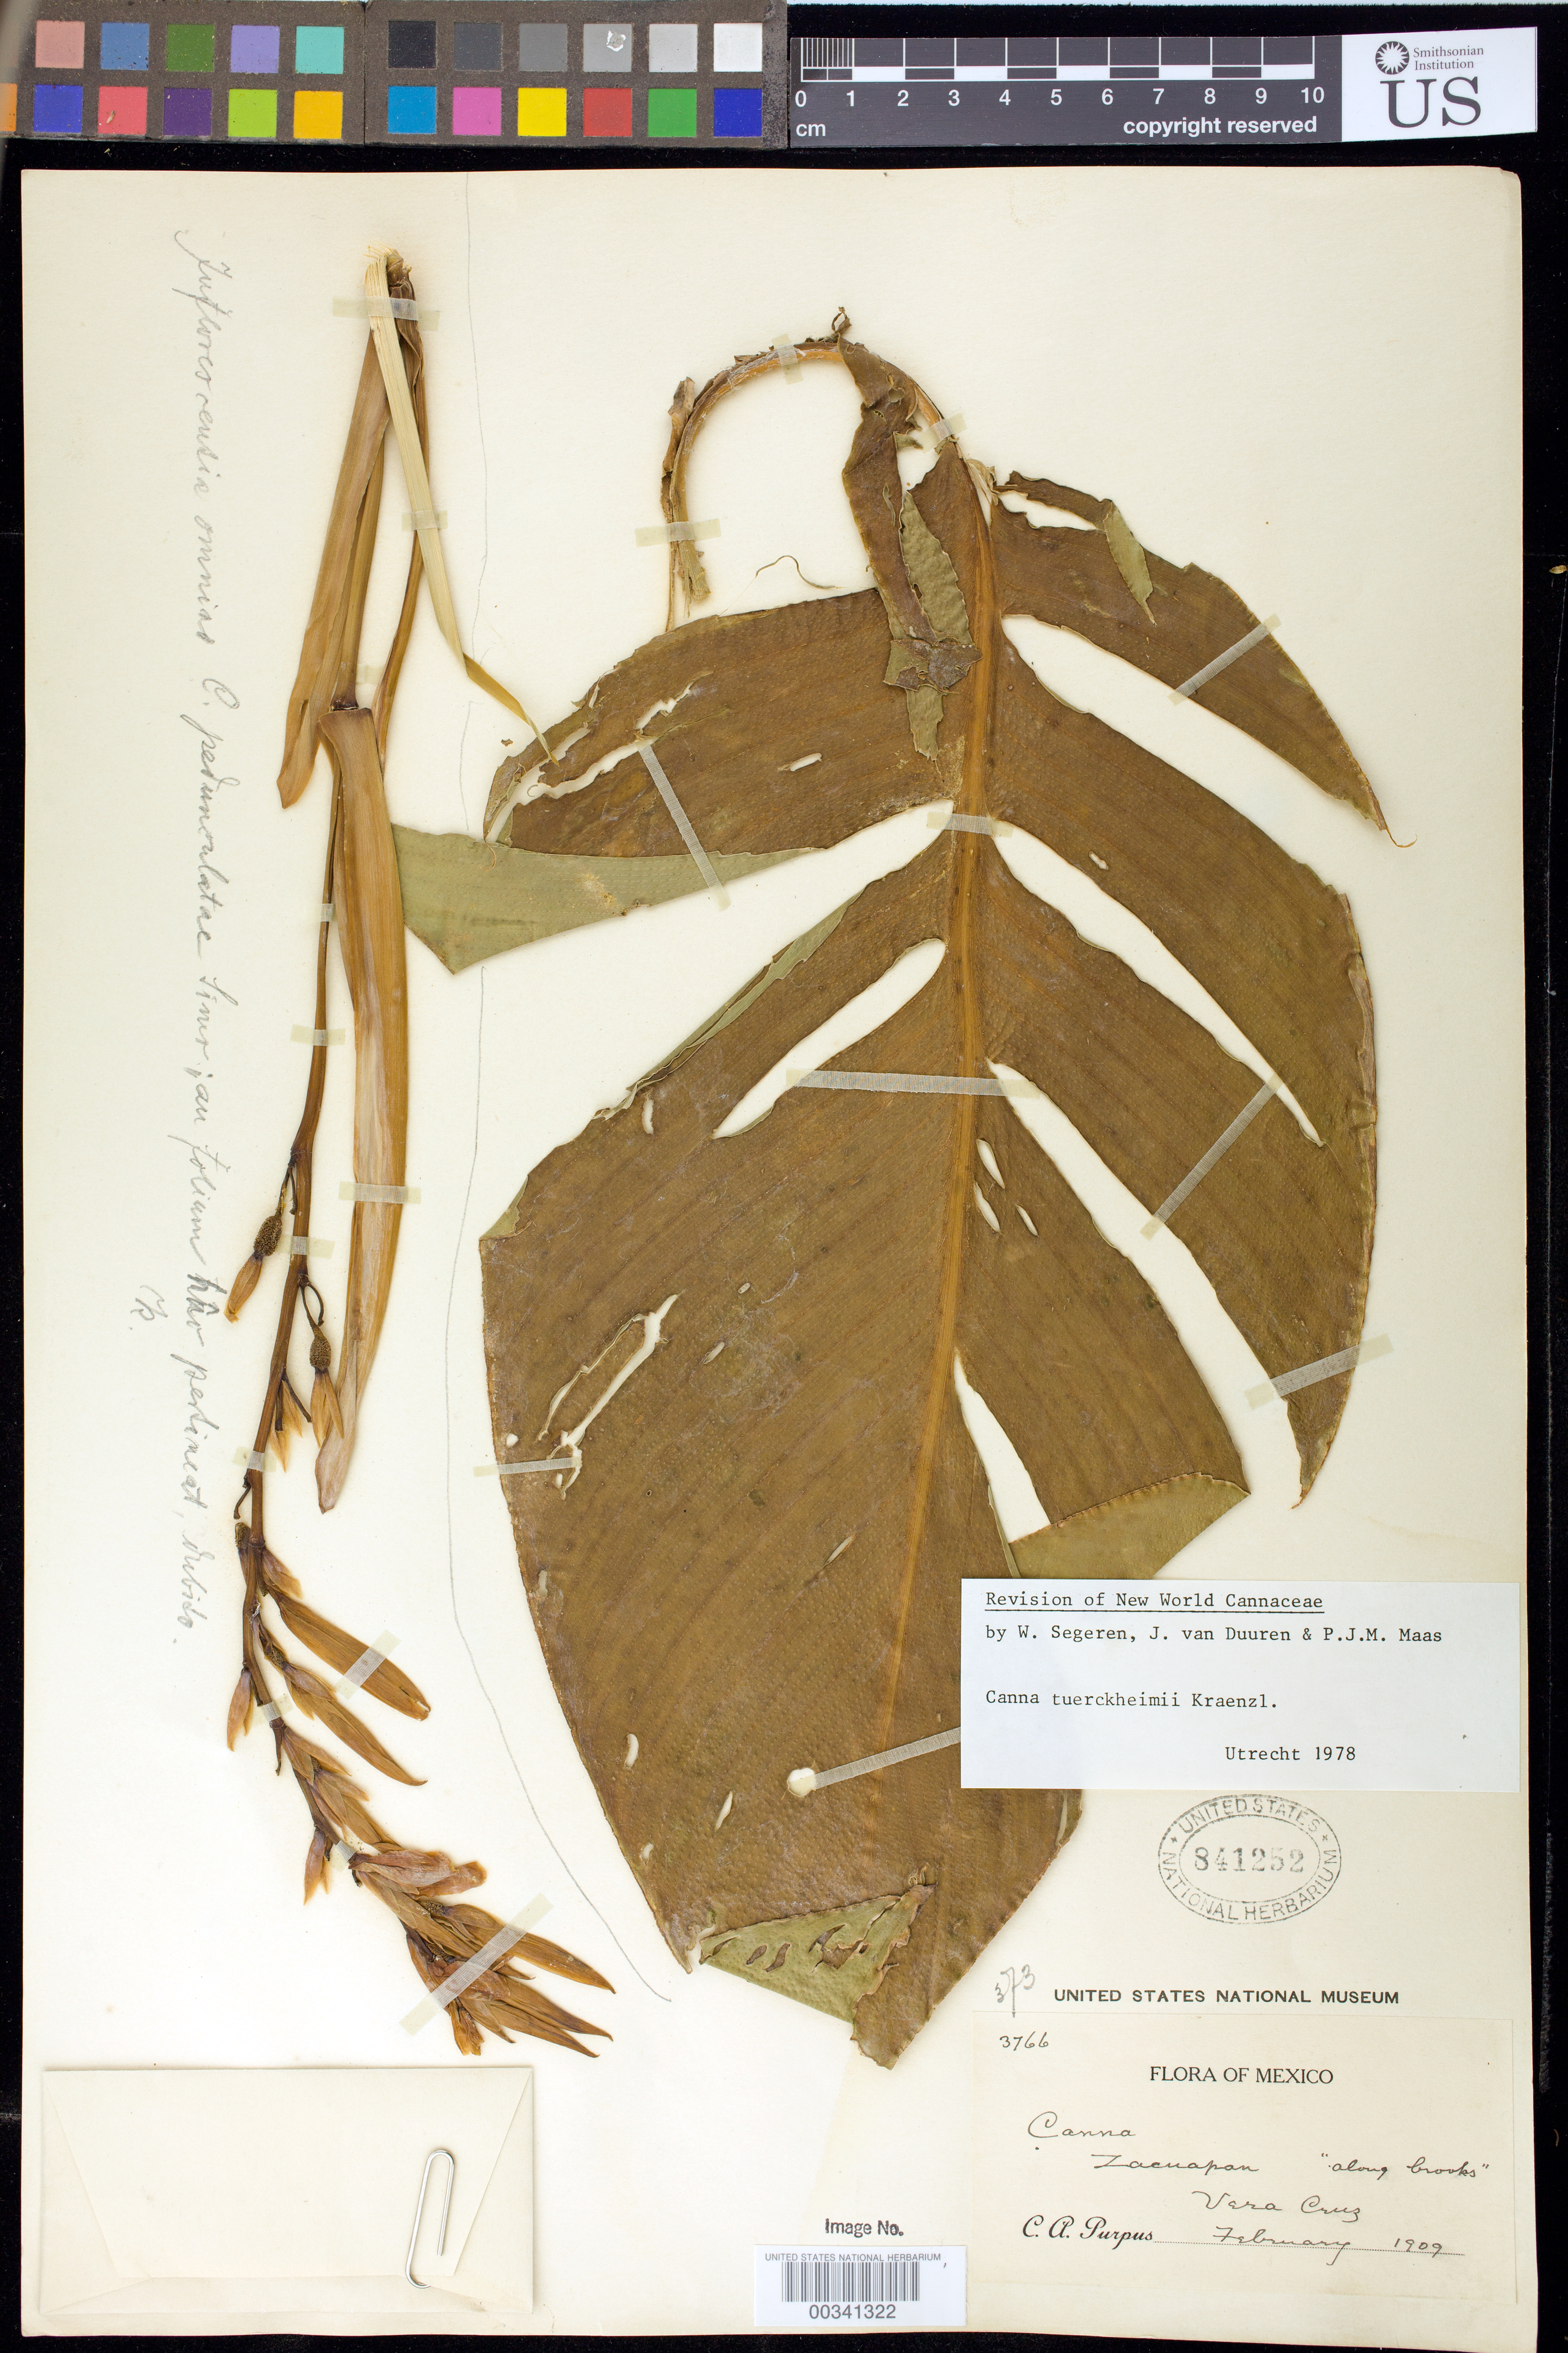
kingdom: Plantae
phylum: Tracheophyta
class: Liliopsida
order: Zingiberales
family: Cannaceae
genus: Canna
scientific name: Canna tuerckheimii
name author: Kraenzl. in Engl.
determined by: Segeren, W.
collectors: C. A. Purpus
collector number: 3766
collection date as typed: Feb 1909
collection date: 1909-02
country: Mexico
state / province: Veracruz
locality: Zacuapan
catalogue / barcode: US 841252